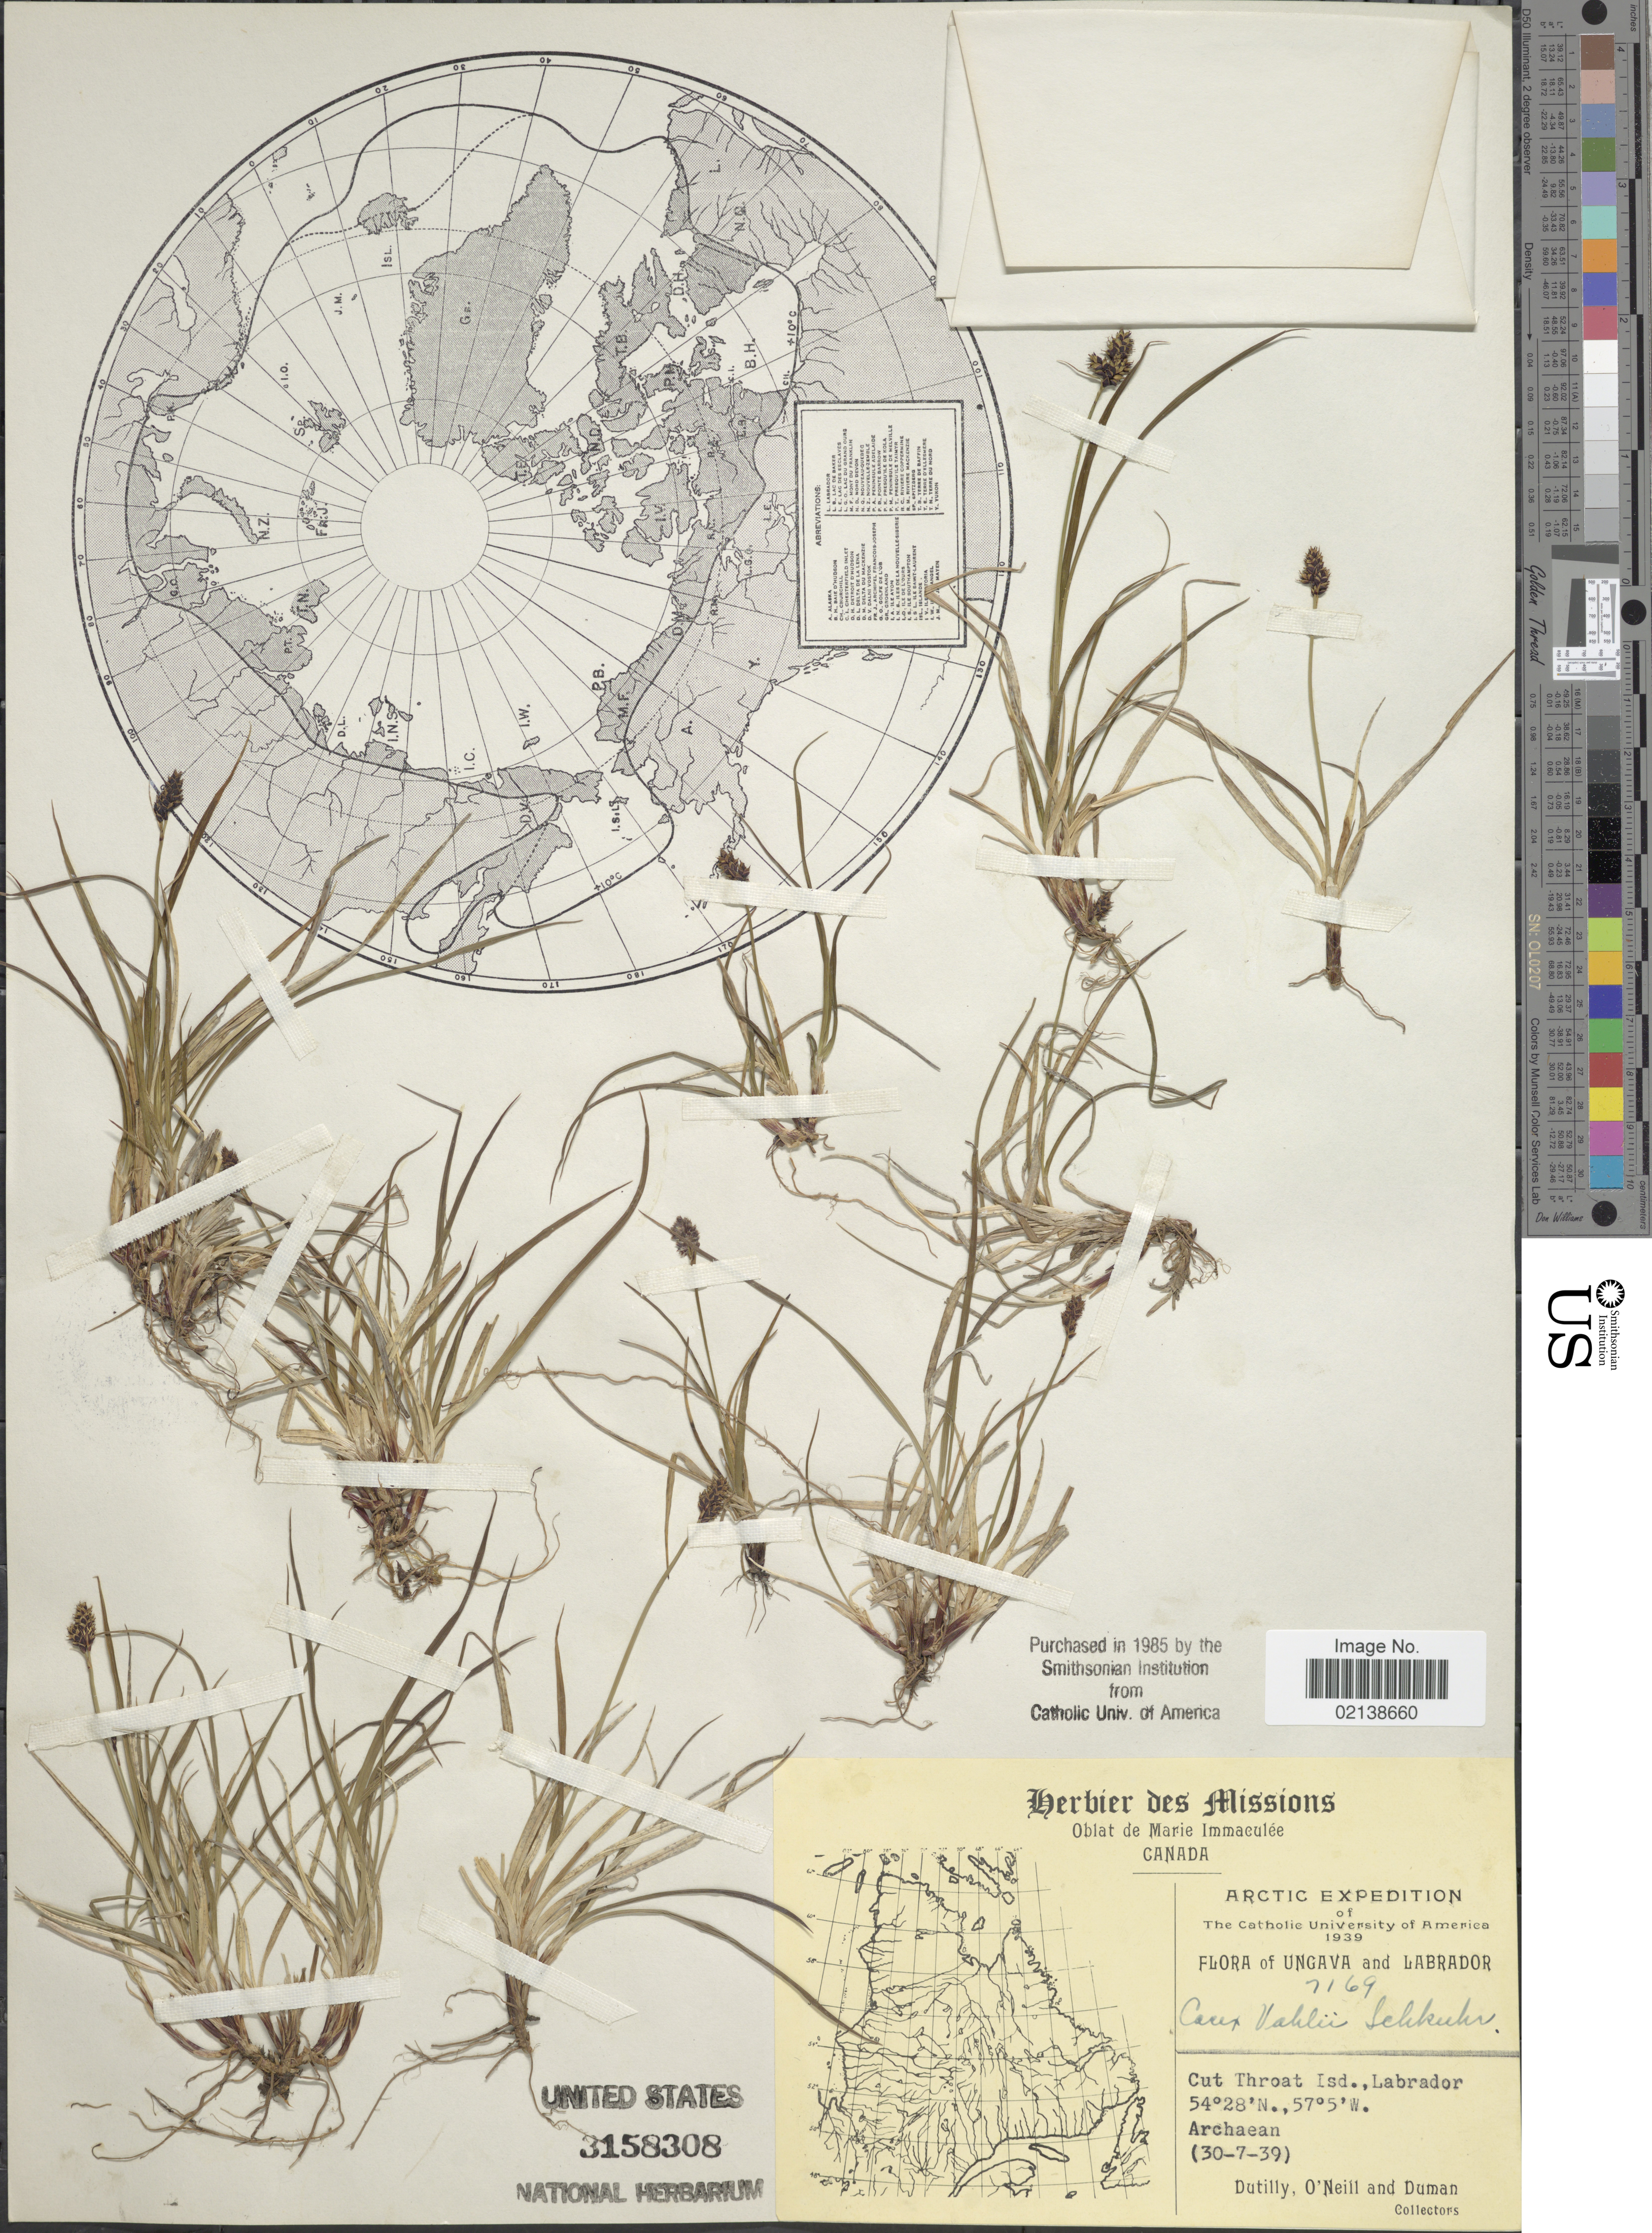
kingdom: Plantae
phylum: Tracheophyta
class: Liliopsida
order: Poales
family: Cyperaceae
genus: Carex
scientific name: Carex norvegica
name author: Retz.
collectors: -. Dutilly, O' Neill & -. Duman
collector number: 7169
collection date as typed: Transcribed d/m/y: 30/7/39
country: Canada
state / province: Newfoundland and Labrador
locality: Canada, Arctic, Ungava & Labrador, Cut Throat Isd., Labrador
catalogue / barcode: US 3158308